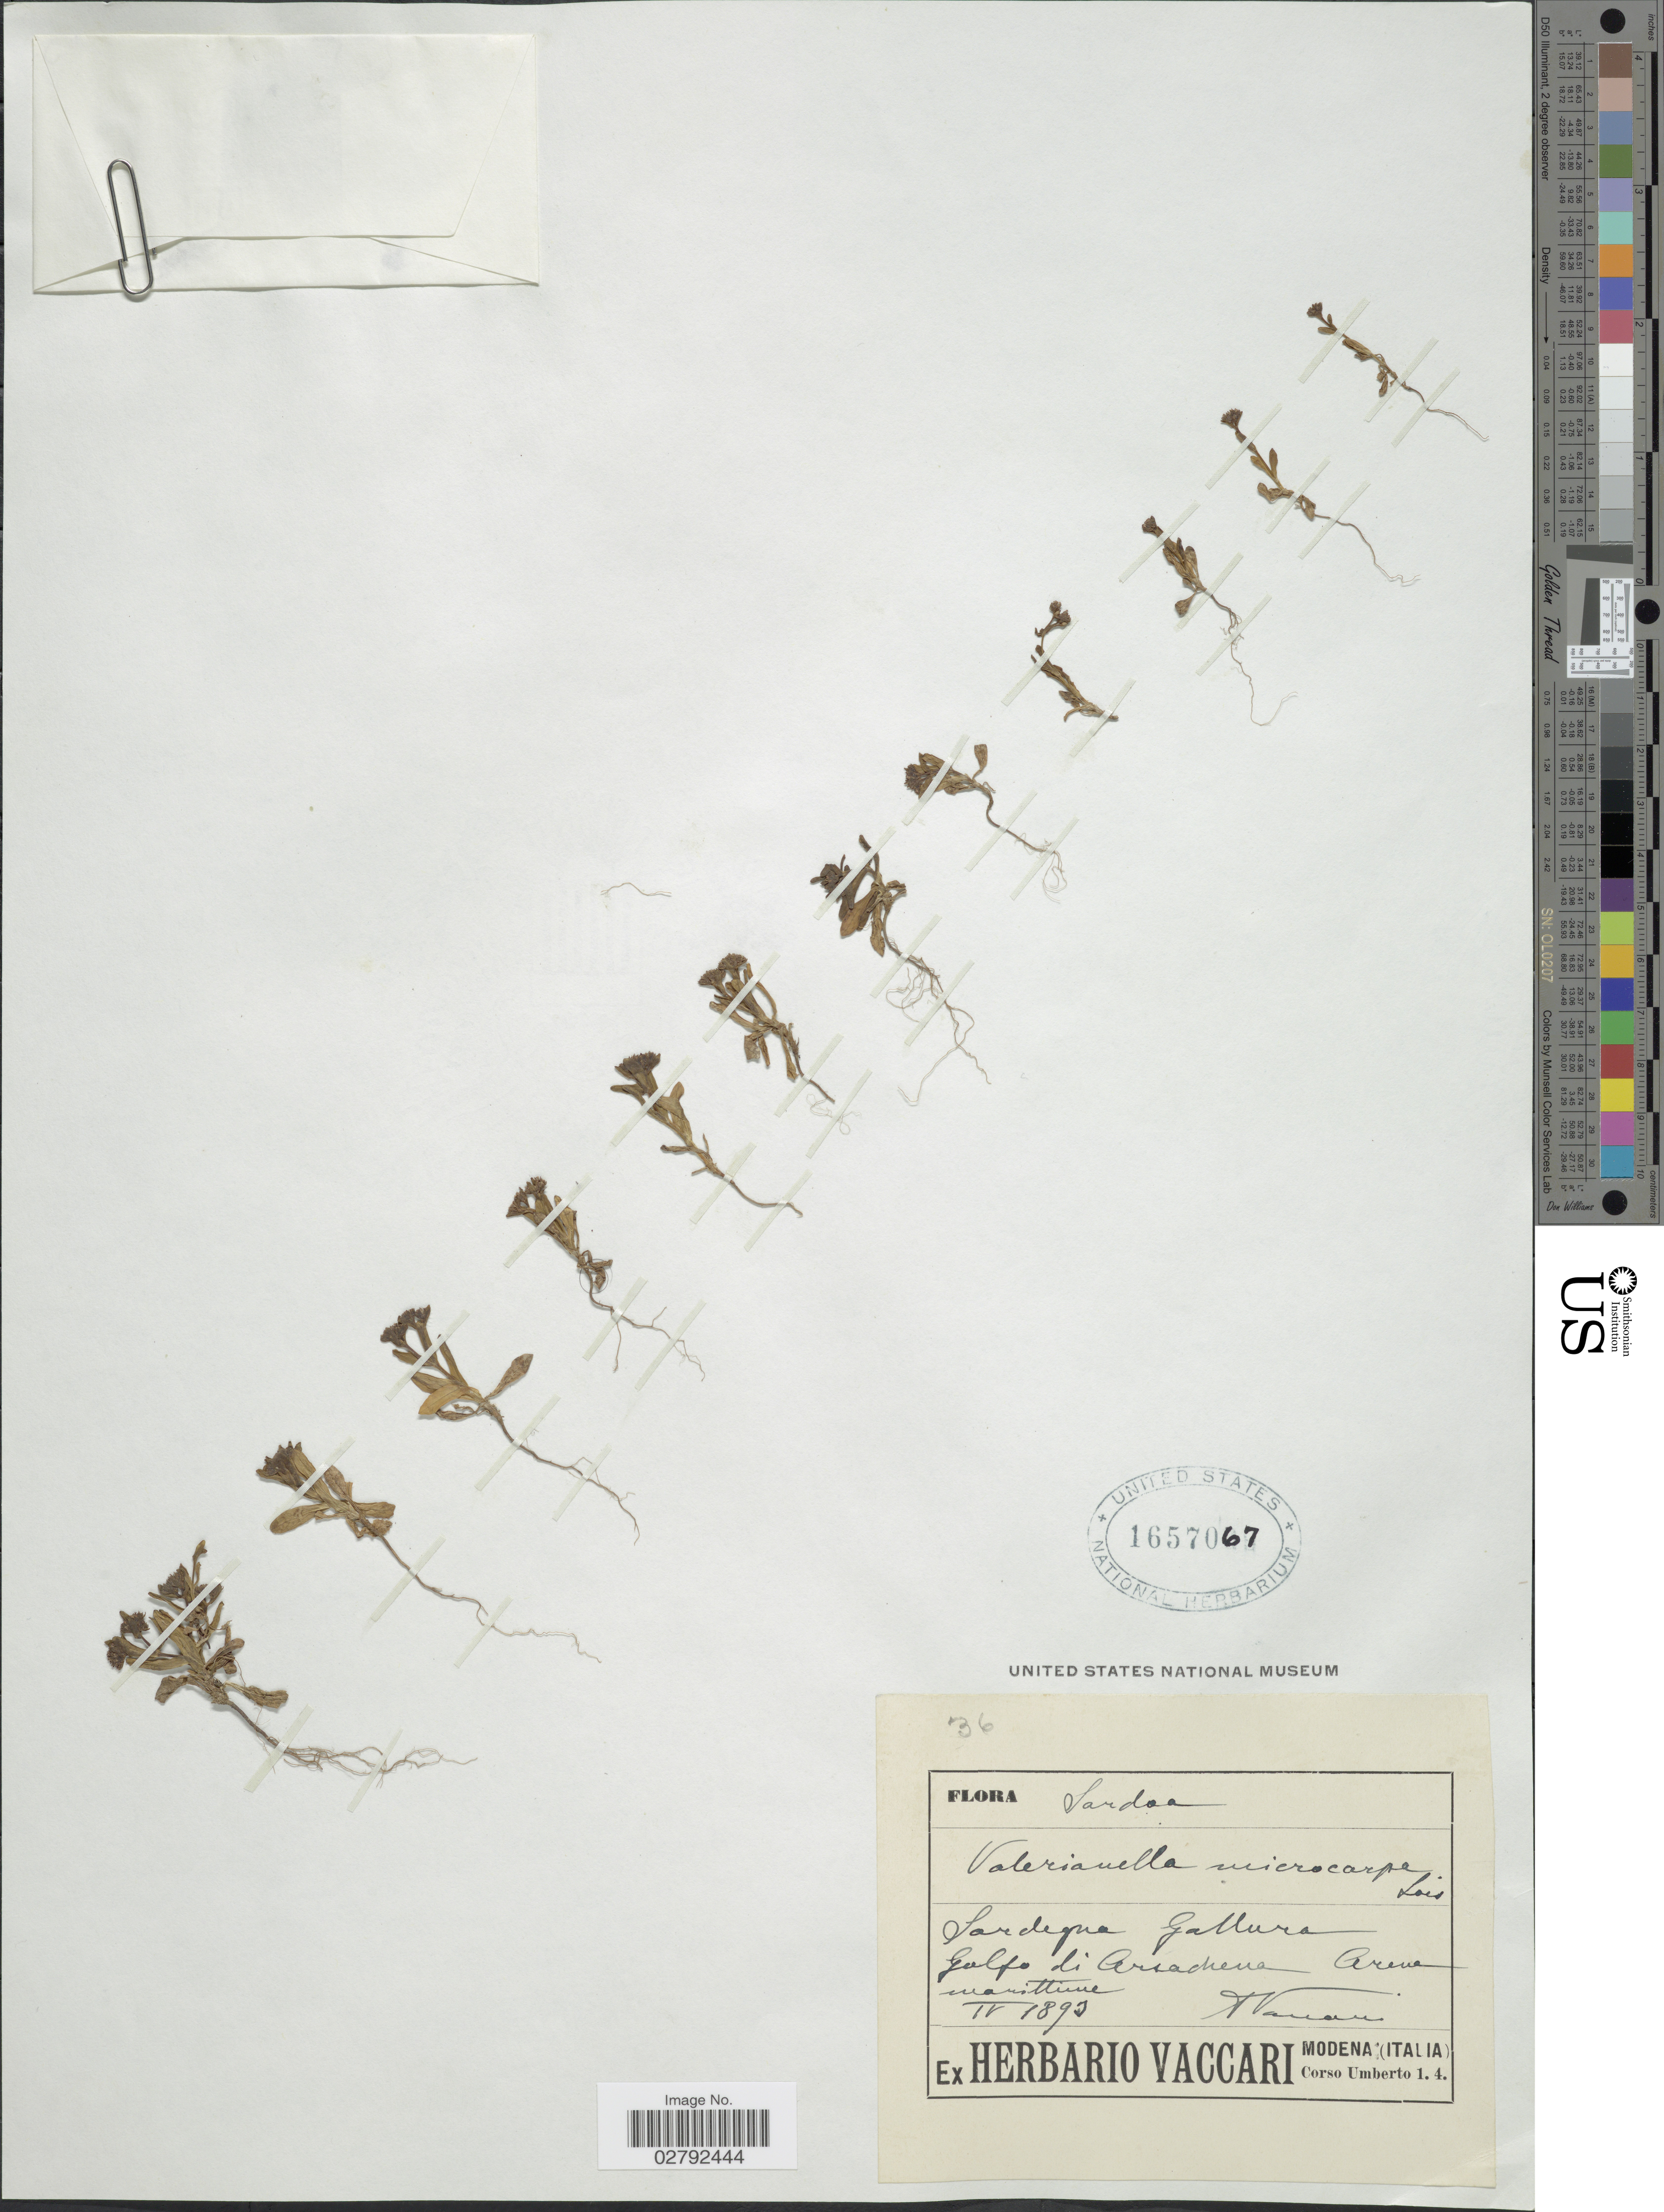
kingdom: Plantae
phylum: Tracheophyta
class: Magnoliopsida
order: Dipsacales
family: Caprifoliaceae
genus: Valerianella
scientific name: Valerianella microcarpa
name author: Loisel.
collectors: A. Vaccari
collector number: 36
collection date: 1893-04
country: Italy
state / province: Sardegna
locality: Sardoa. Sardegna Gallura. Golfo di Arsadrene Arena marittime. [interpreted]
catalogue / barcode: US 1657067